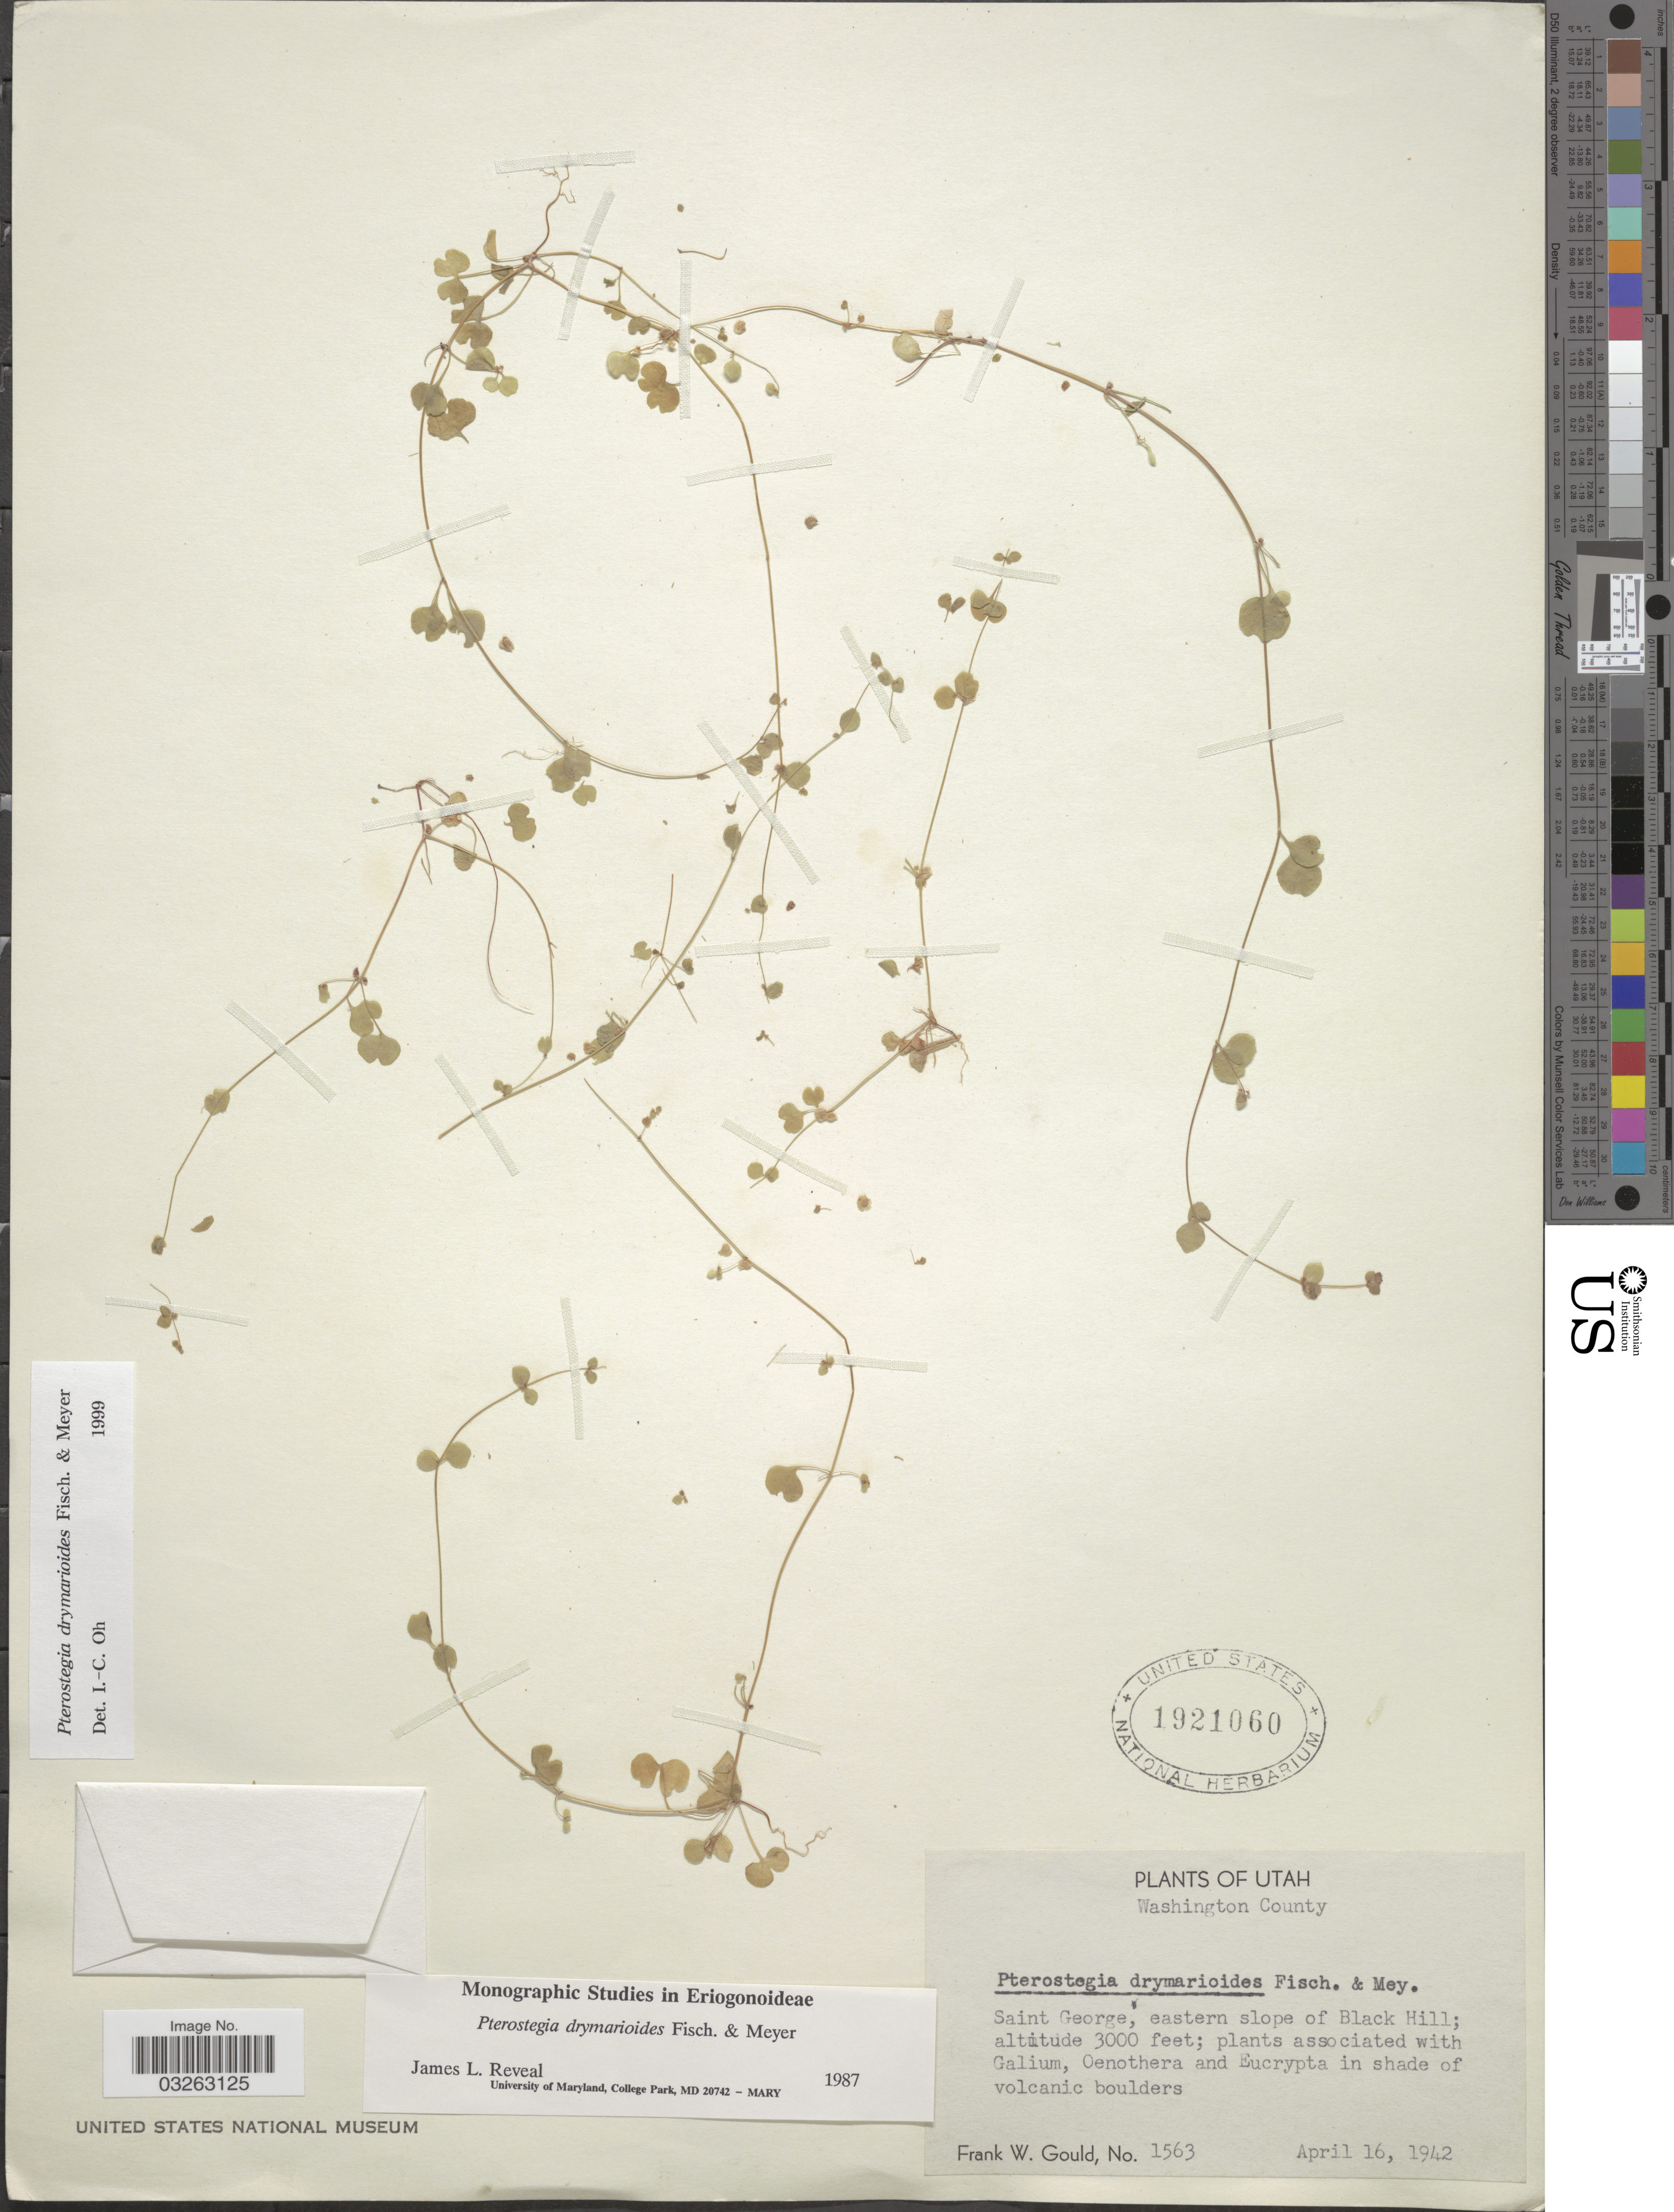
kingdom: Plantae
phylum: Tracheophyta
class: Magnoliopsida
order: Caryophyllales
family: Polygonaceae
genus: Pterostegia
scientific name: Pterostegia drymarioides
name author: Fisch. & C.A. Mey.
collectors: F. W. Gould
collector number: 1563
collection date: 1942-04-16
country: United States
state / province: Utah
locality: Washington County, Saint George, eastern slope of Black Hill.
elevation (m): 914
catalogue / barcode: US 1921060